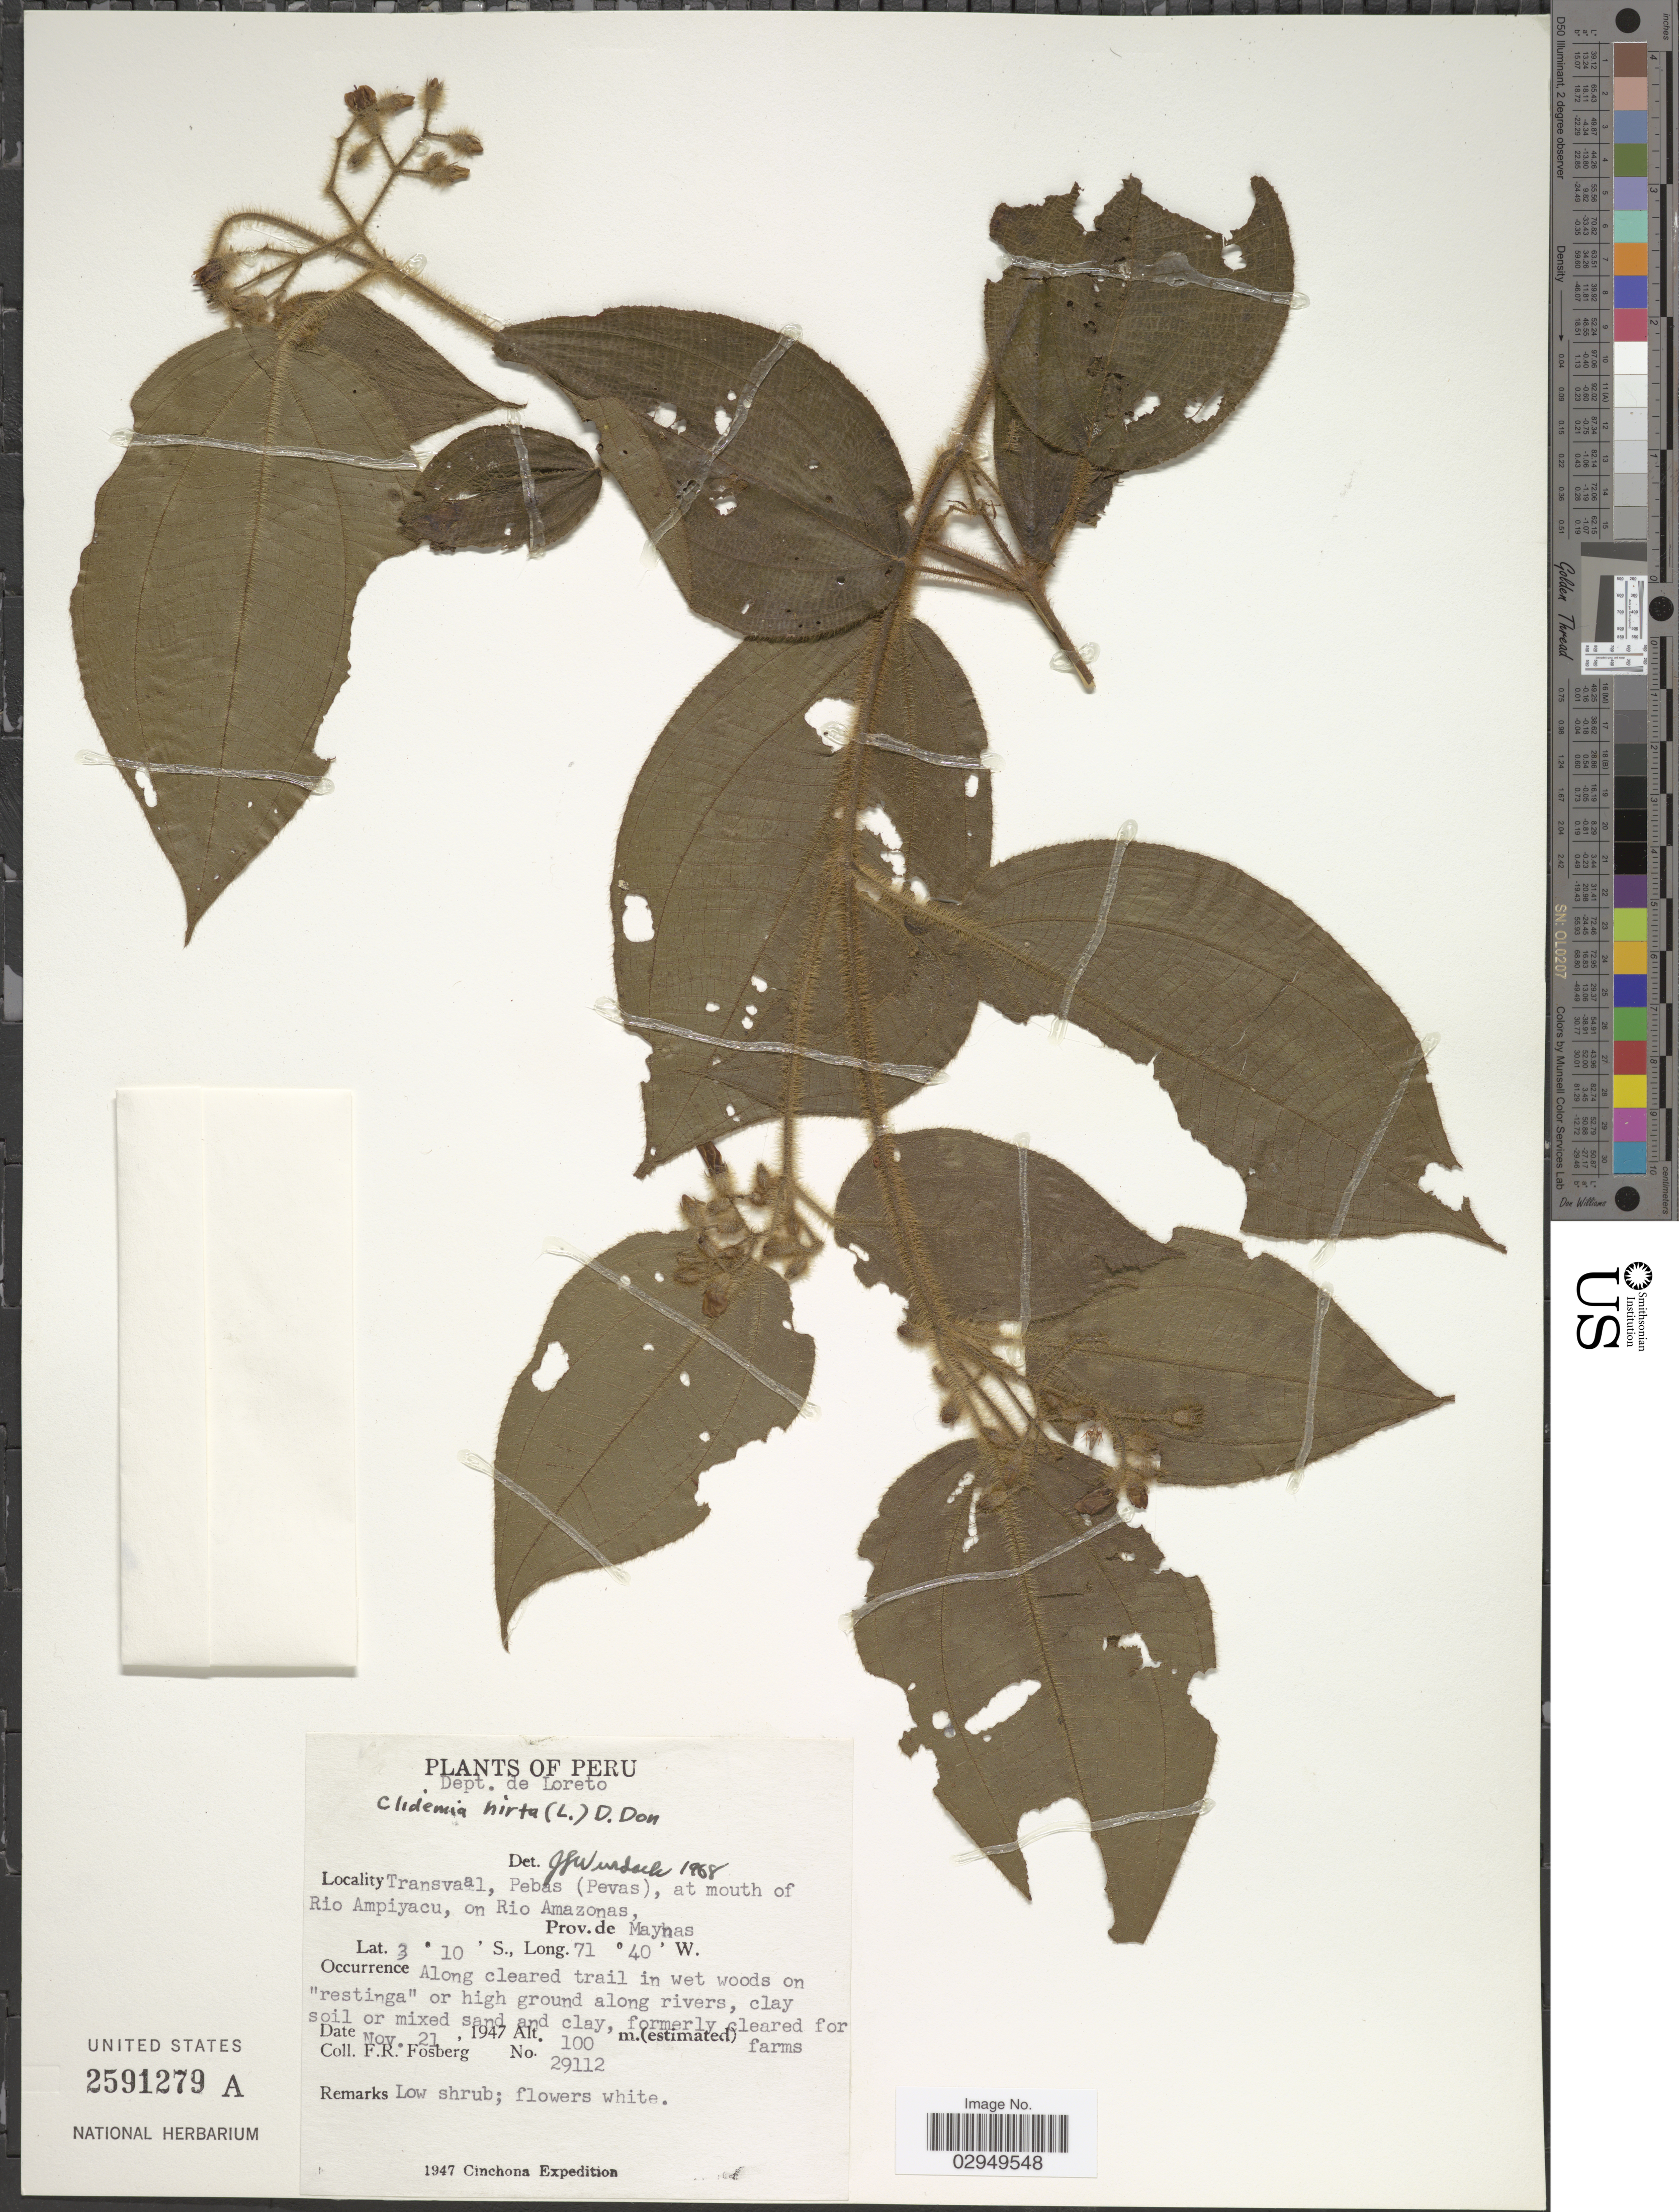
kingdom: Plantae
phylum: Tracheophyta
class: Magnoliopsida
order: Myrtales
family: Melastomataceae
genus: Clidemia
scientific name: Clidemia hirta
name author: (L.) D. Don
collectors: F. R. Fosberg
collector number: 29112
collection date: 1947-11-21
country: Peru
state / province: Loreto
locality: Dept. de Loreto. Transvaal, Pebas (Pevas), at mouth of Rio Ampiyacu, on Rio Amazonas. Prov. de Maynas.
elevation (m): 100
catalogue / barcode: US 2591279A